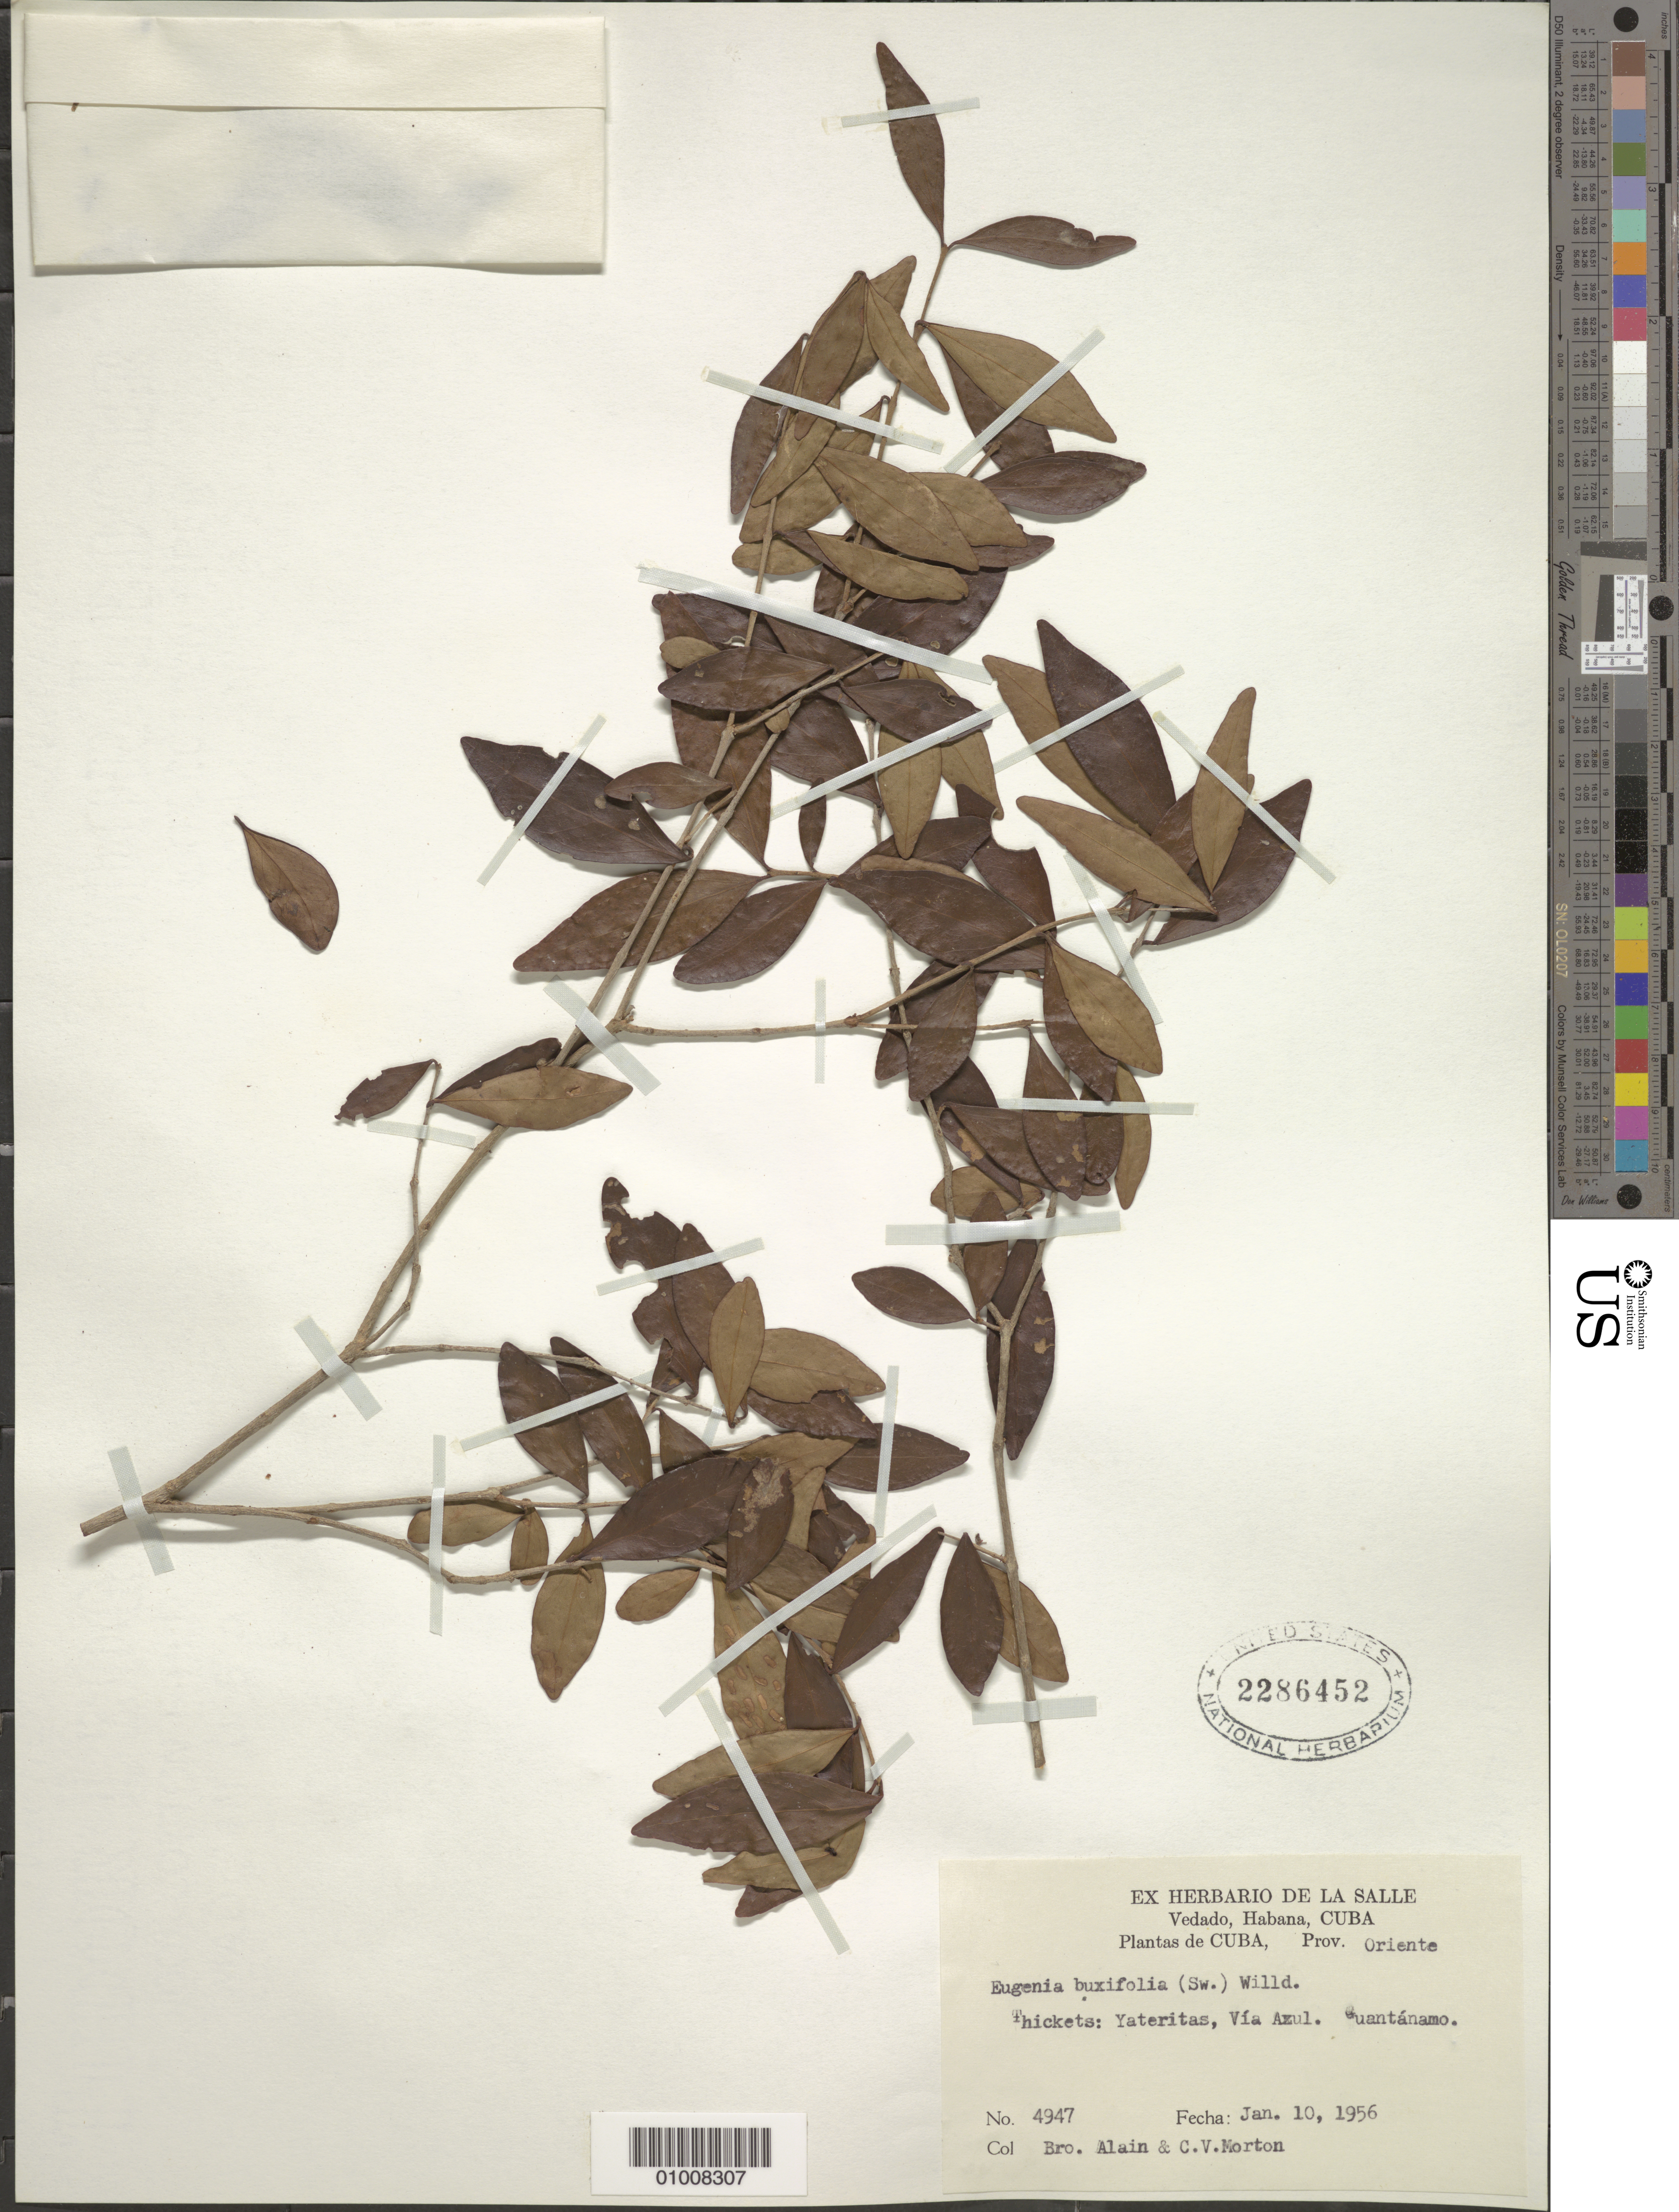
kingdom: Plantae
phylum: Tracheophyta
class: Magnoliopsida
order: Myrtales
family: Myrtaceae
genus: Eugenia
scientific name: Eugenia foetida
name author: Pers.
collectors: A. H. Liogier & C. V. Morton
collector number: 4947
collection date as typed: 10 Jan 1956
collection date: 1956-01-10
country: Cuba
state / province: Guantánamo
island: Cuba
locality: Yateritas, Via Azul Guantánamo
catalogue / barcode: US 2286452